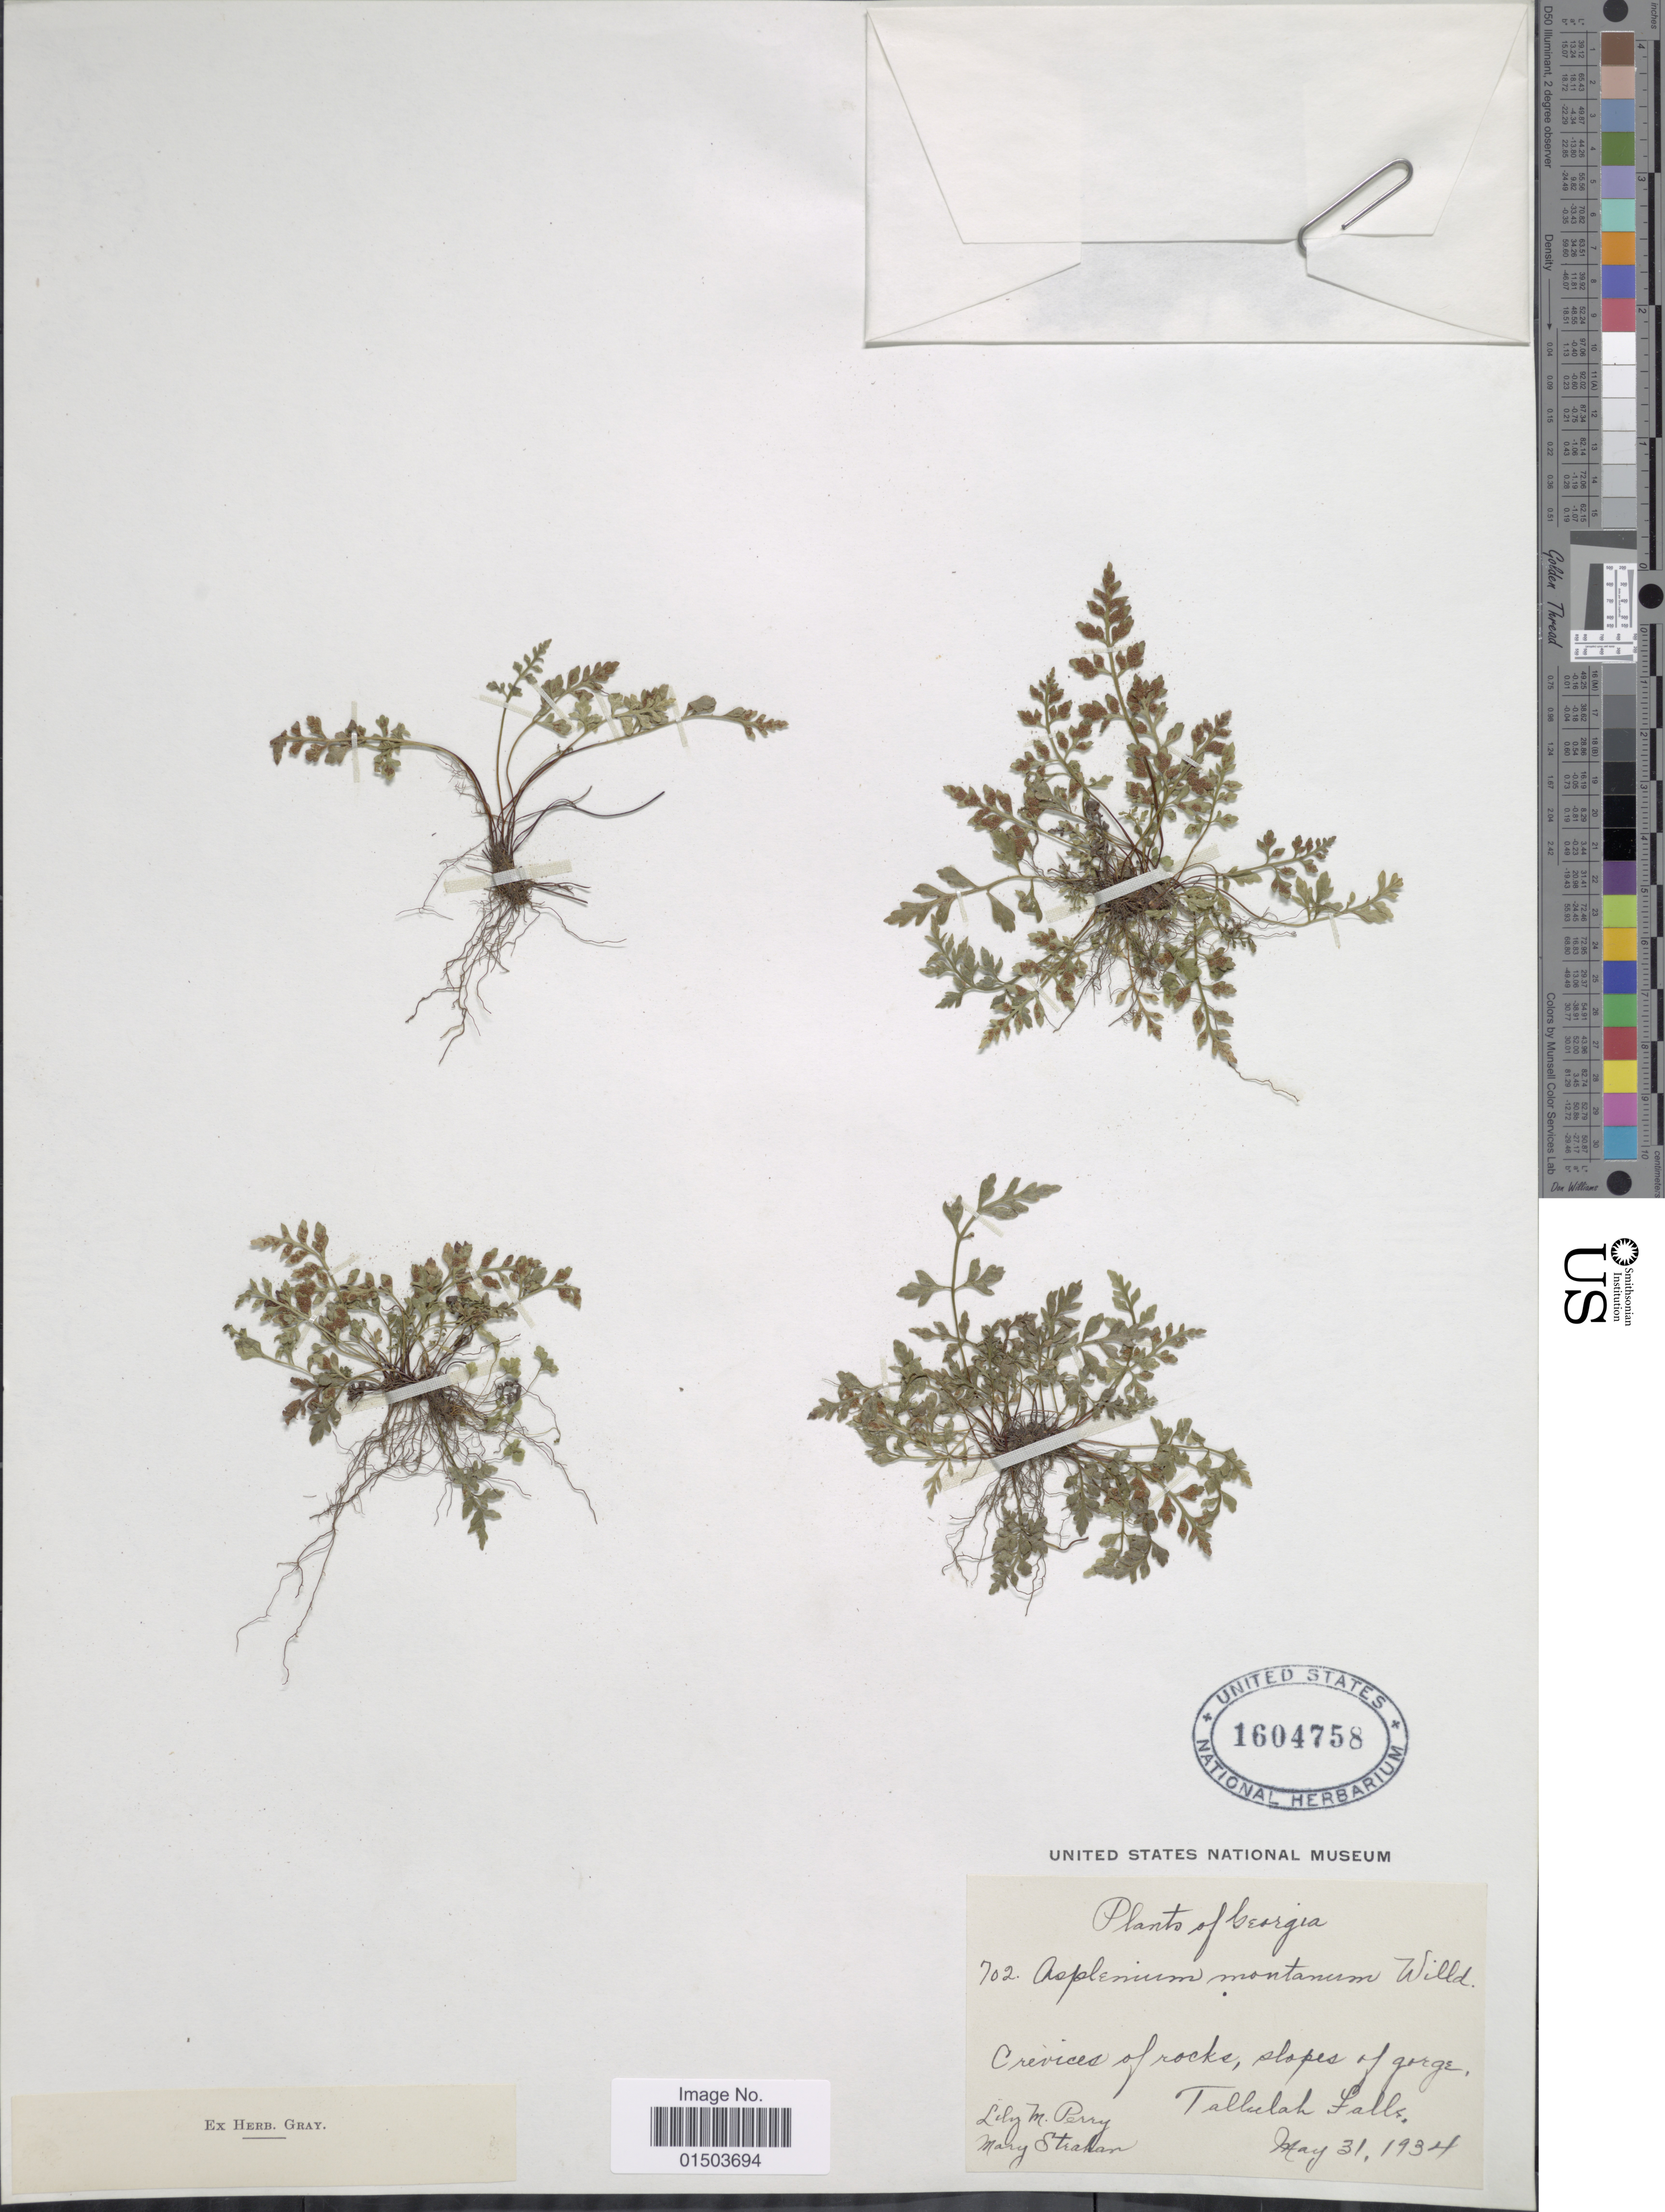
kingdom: Plantae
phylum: Tracheophyta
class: Polypodiopsida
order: Polypodiales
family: Aspleniaceae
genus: Asplenium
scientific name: Asplenium montanum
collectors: L. M. Perry & M. Strahan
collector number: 702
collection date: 1934-05-31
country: United States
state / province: Georgia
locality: Crevices of rocks, slopes of gorge, Tallulah Falls.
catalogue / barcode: US 1604758